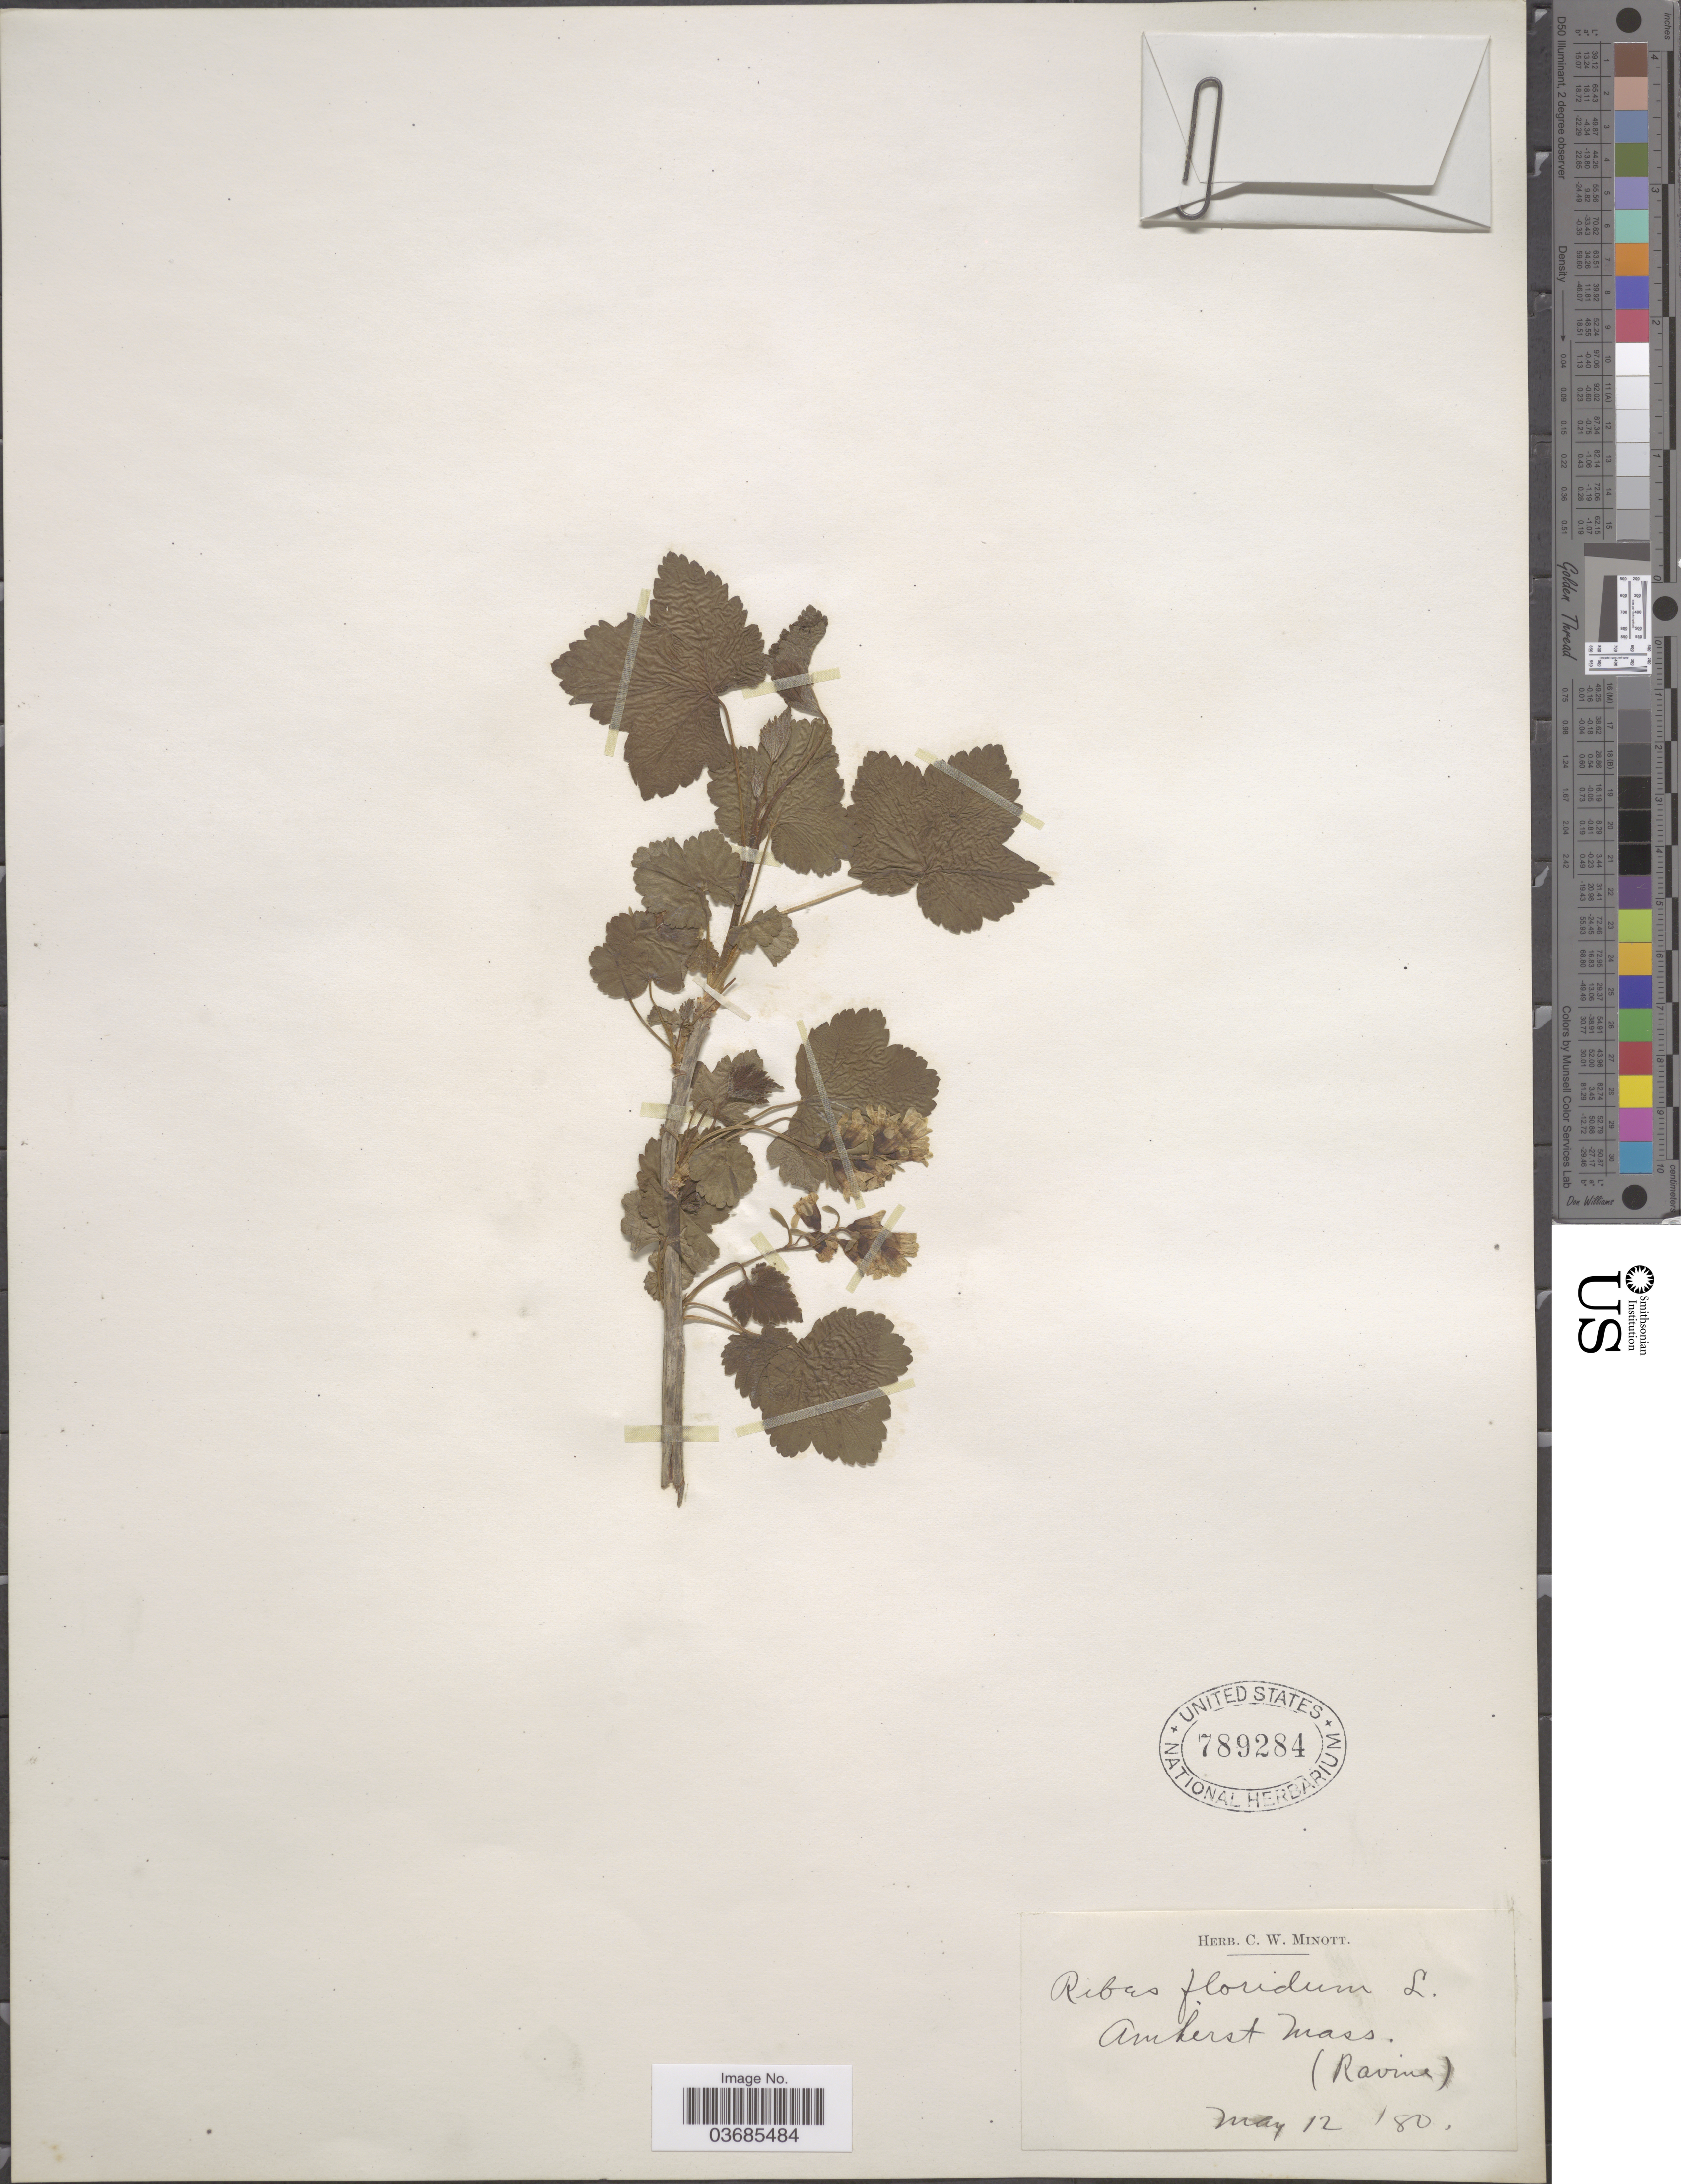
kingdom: Plantae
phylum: Tracheophyta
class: Magnoliopsida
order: Saxifragales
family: Grossulariaceae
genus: Ribes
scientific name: Ribes americanum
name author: Mill.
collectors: ex herb. C. W. Minott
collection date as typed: Transcribed d/m/y: 12/5/80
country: United States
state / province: Massachusetts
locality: Amherst. (Ravine).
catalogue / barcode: US 789284